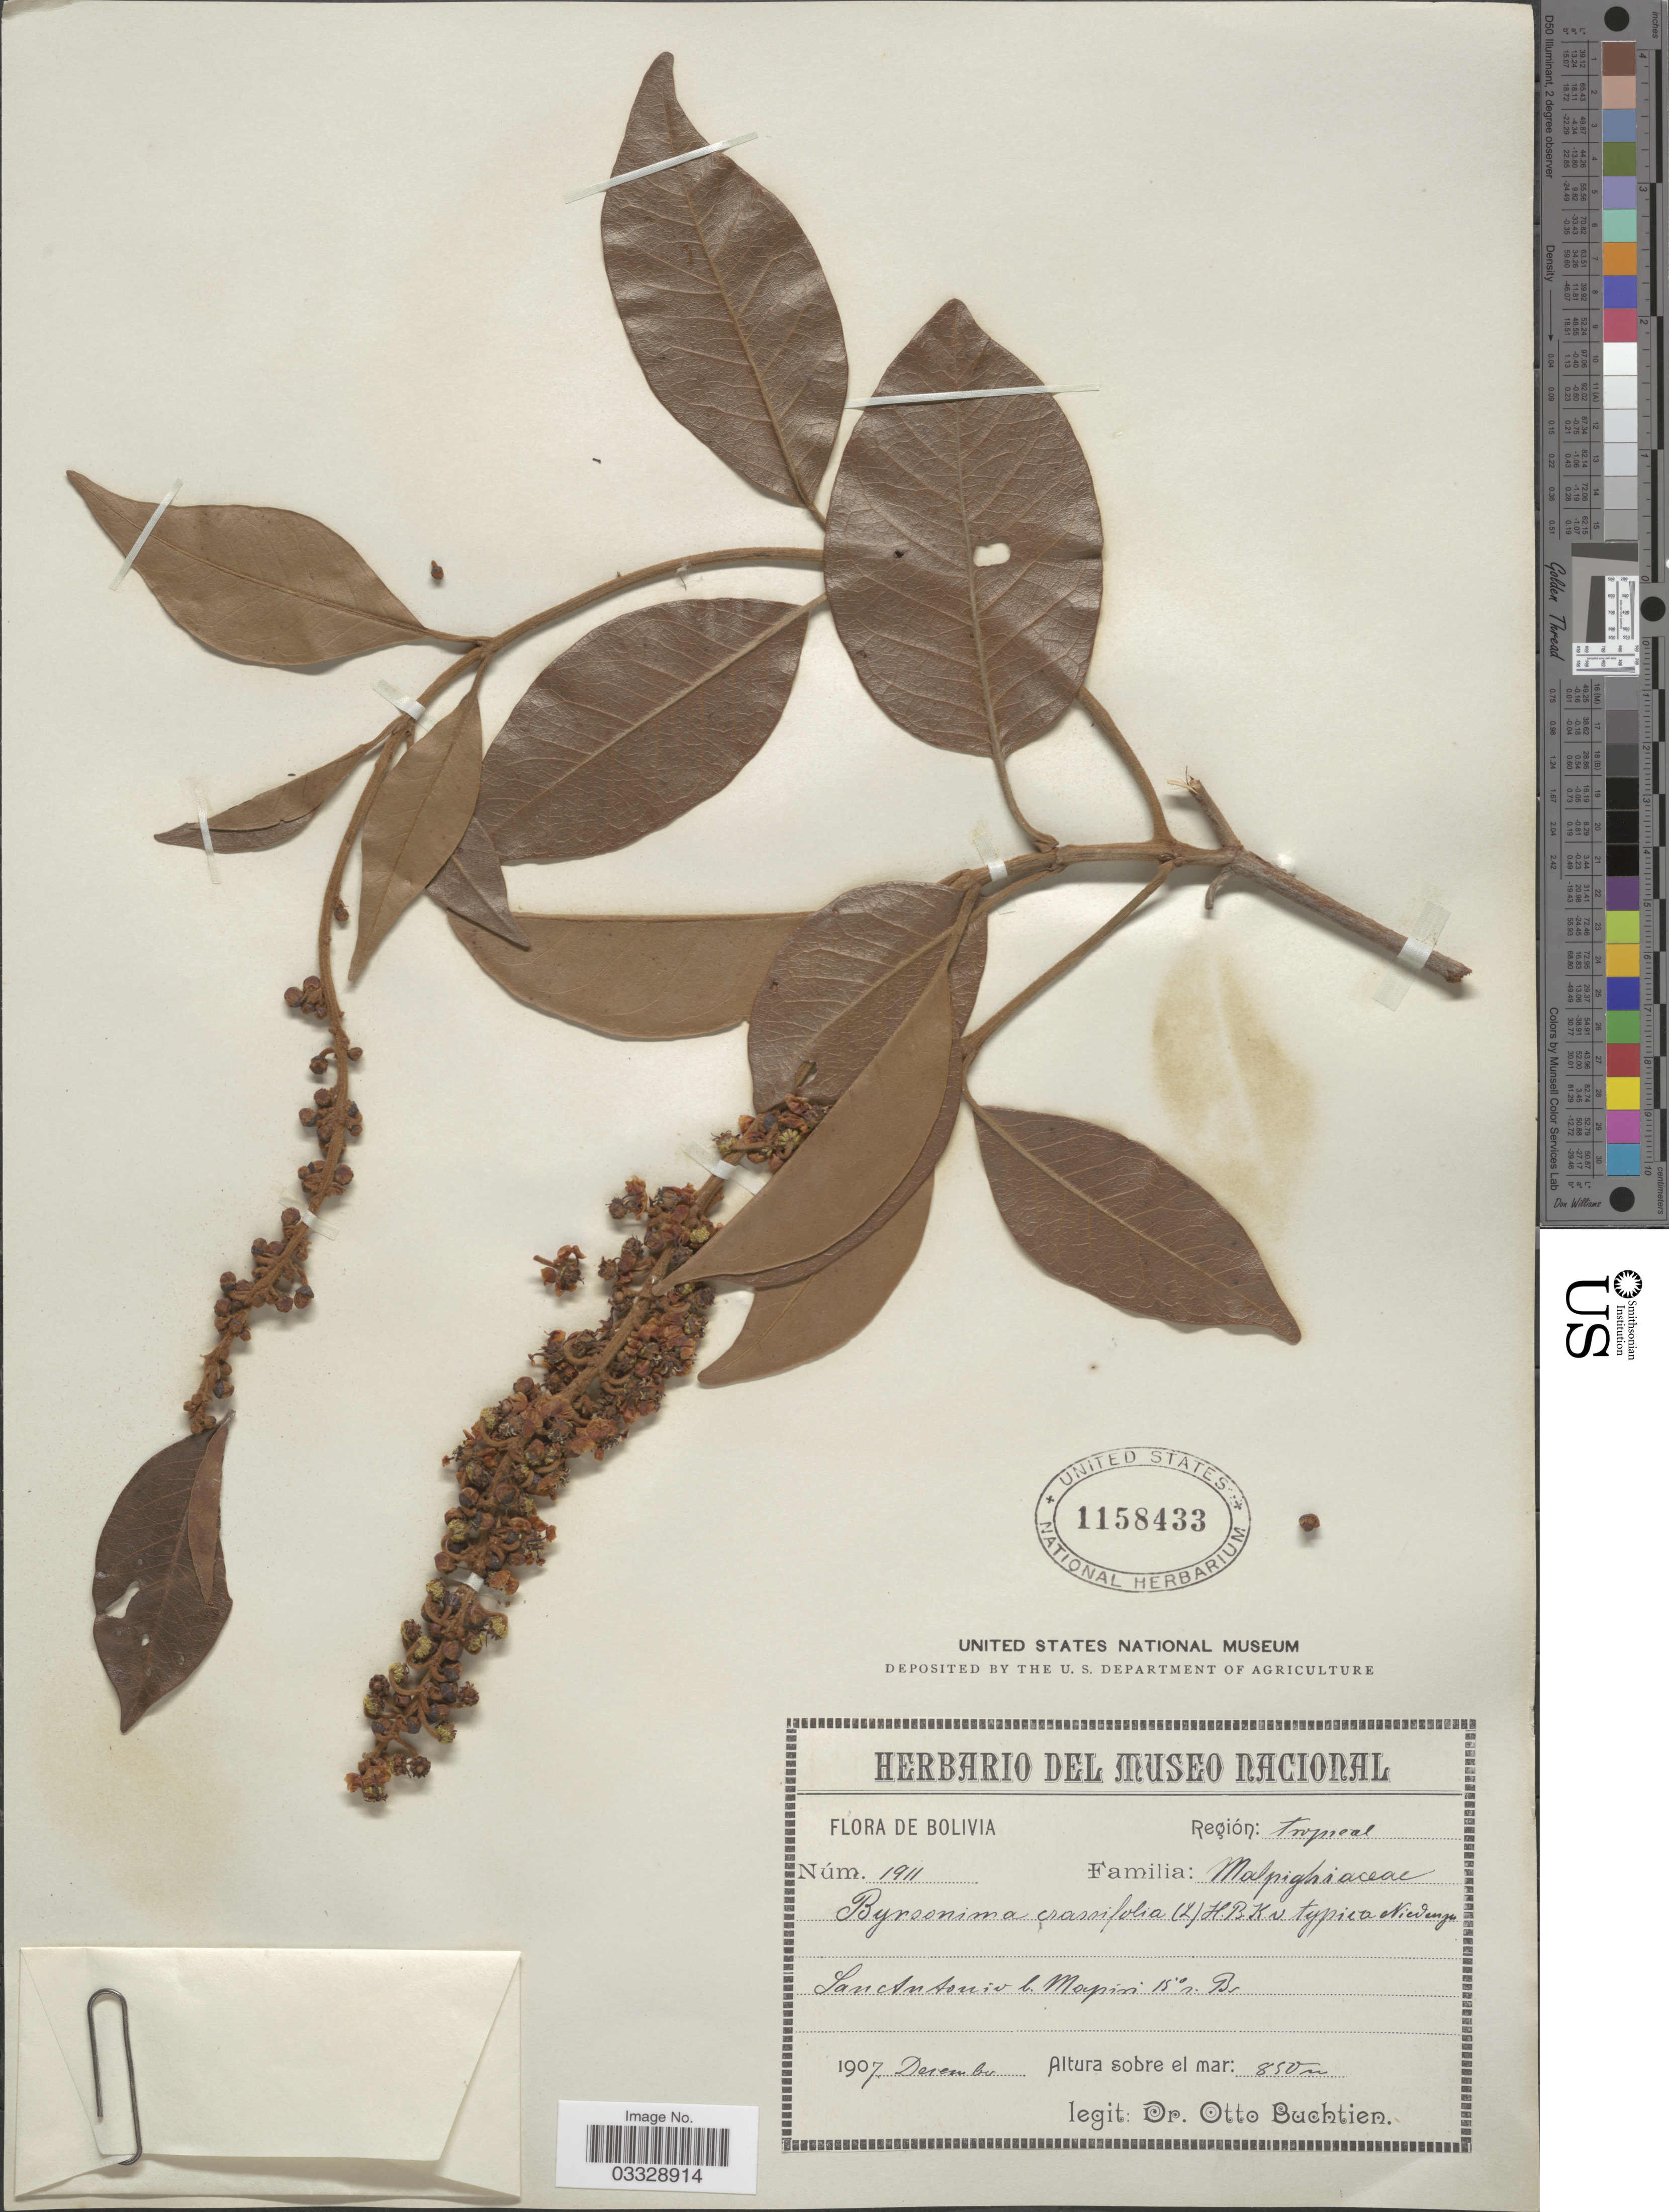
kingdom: Plantae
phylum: Tracheophyta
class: Magnoliopsida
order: Malpighiales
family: Malpighiaceae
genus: Byrsonima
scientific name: Byrsonima crassifolia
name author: (L.) Kunth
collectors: O. Buchtien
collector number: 1911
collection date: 1907-12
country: Bolivia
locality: Región: tropical. San Antonio b. Mapiri 15° n. Br.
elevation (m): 850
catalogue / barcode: US 1158433